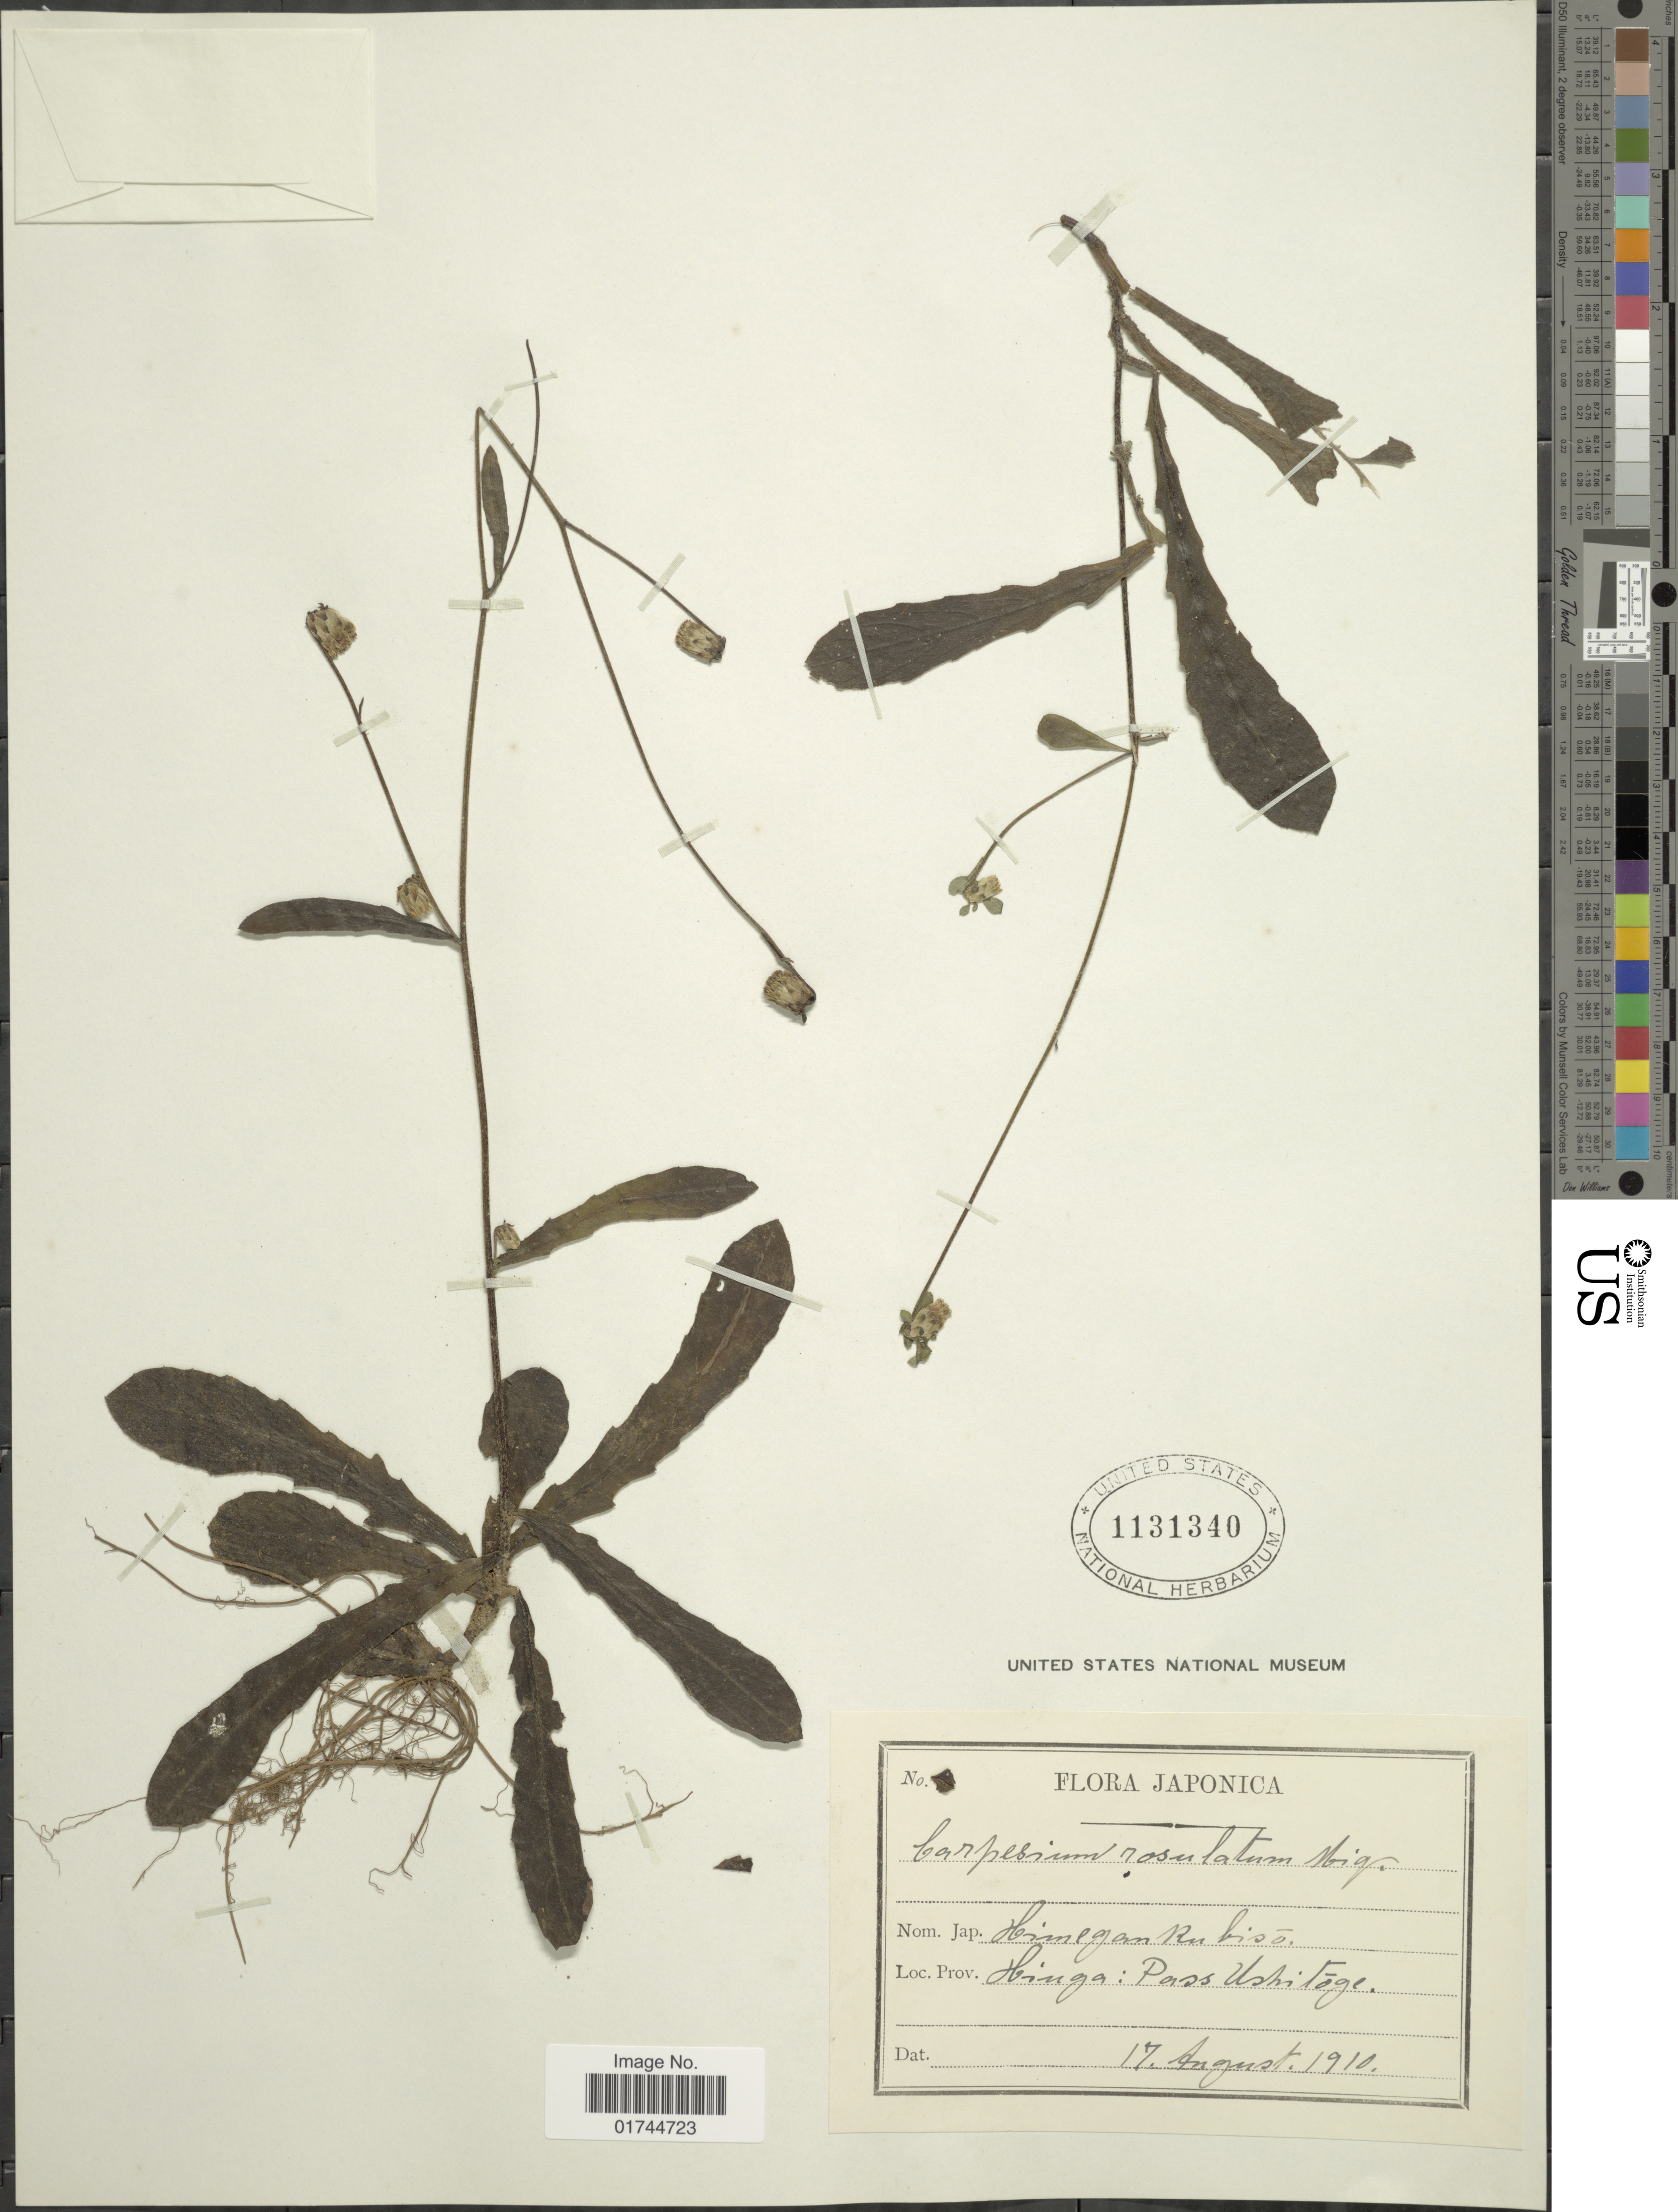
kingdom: Plantae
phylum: Tracheophyta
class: Magnoliopsida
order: Asterales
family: Asteraceae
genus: Carpesium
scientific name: Carpesium rosulatum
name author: Miq.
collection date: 1910-08-17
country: Japan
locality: Hinga: Pass Ushitoge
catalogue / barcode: US 1131340